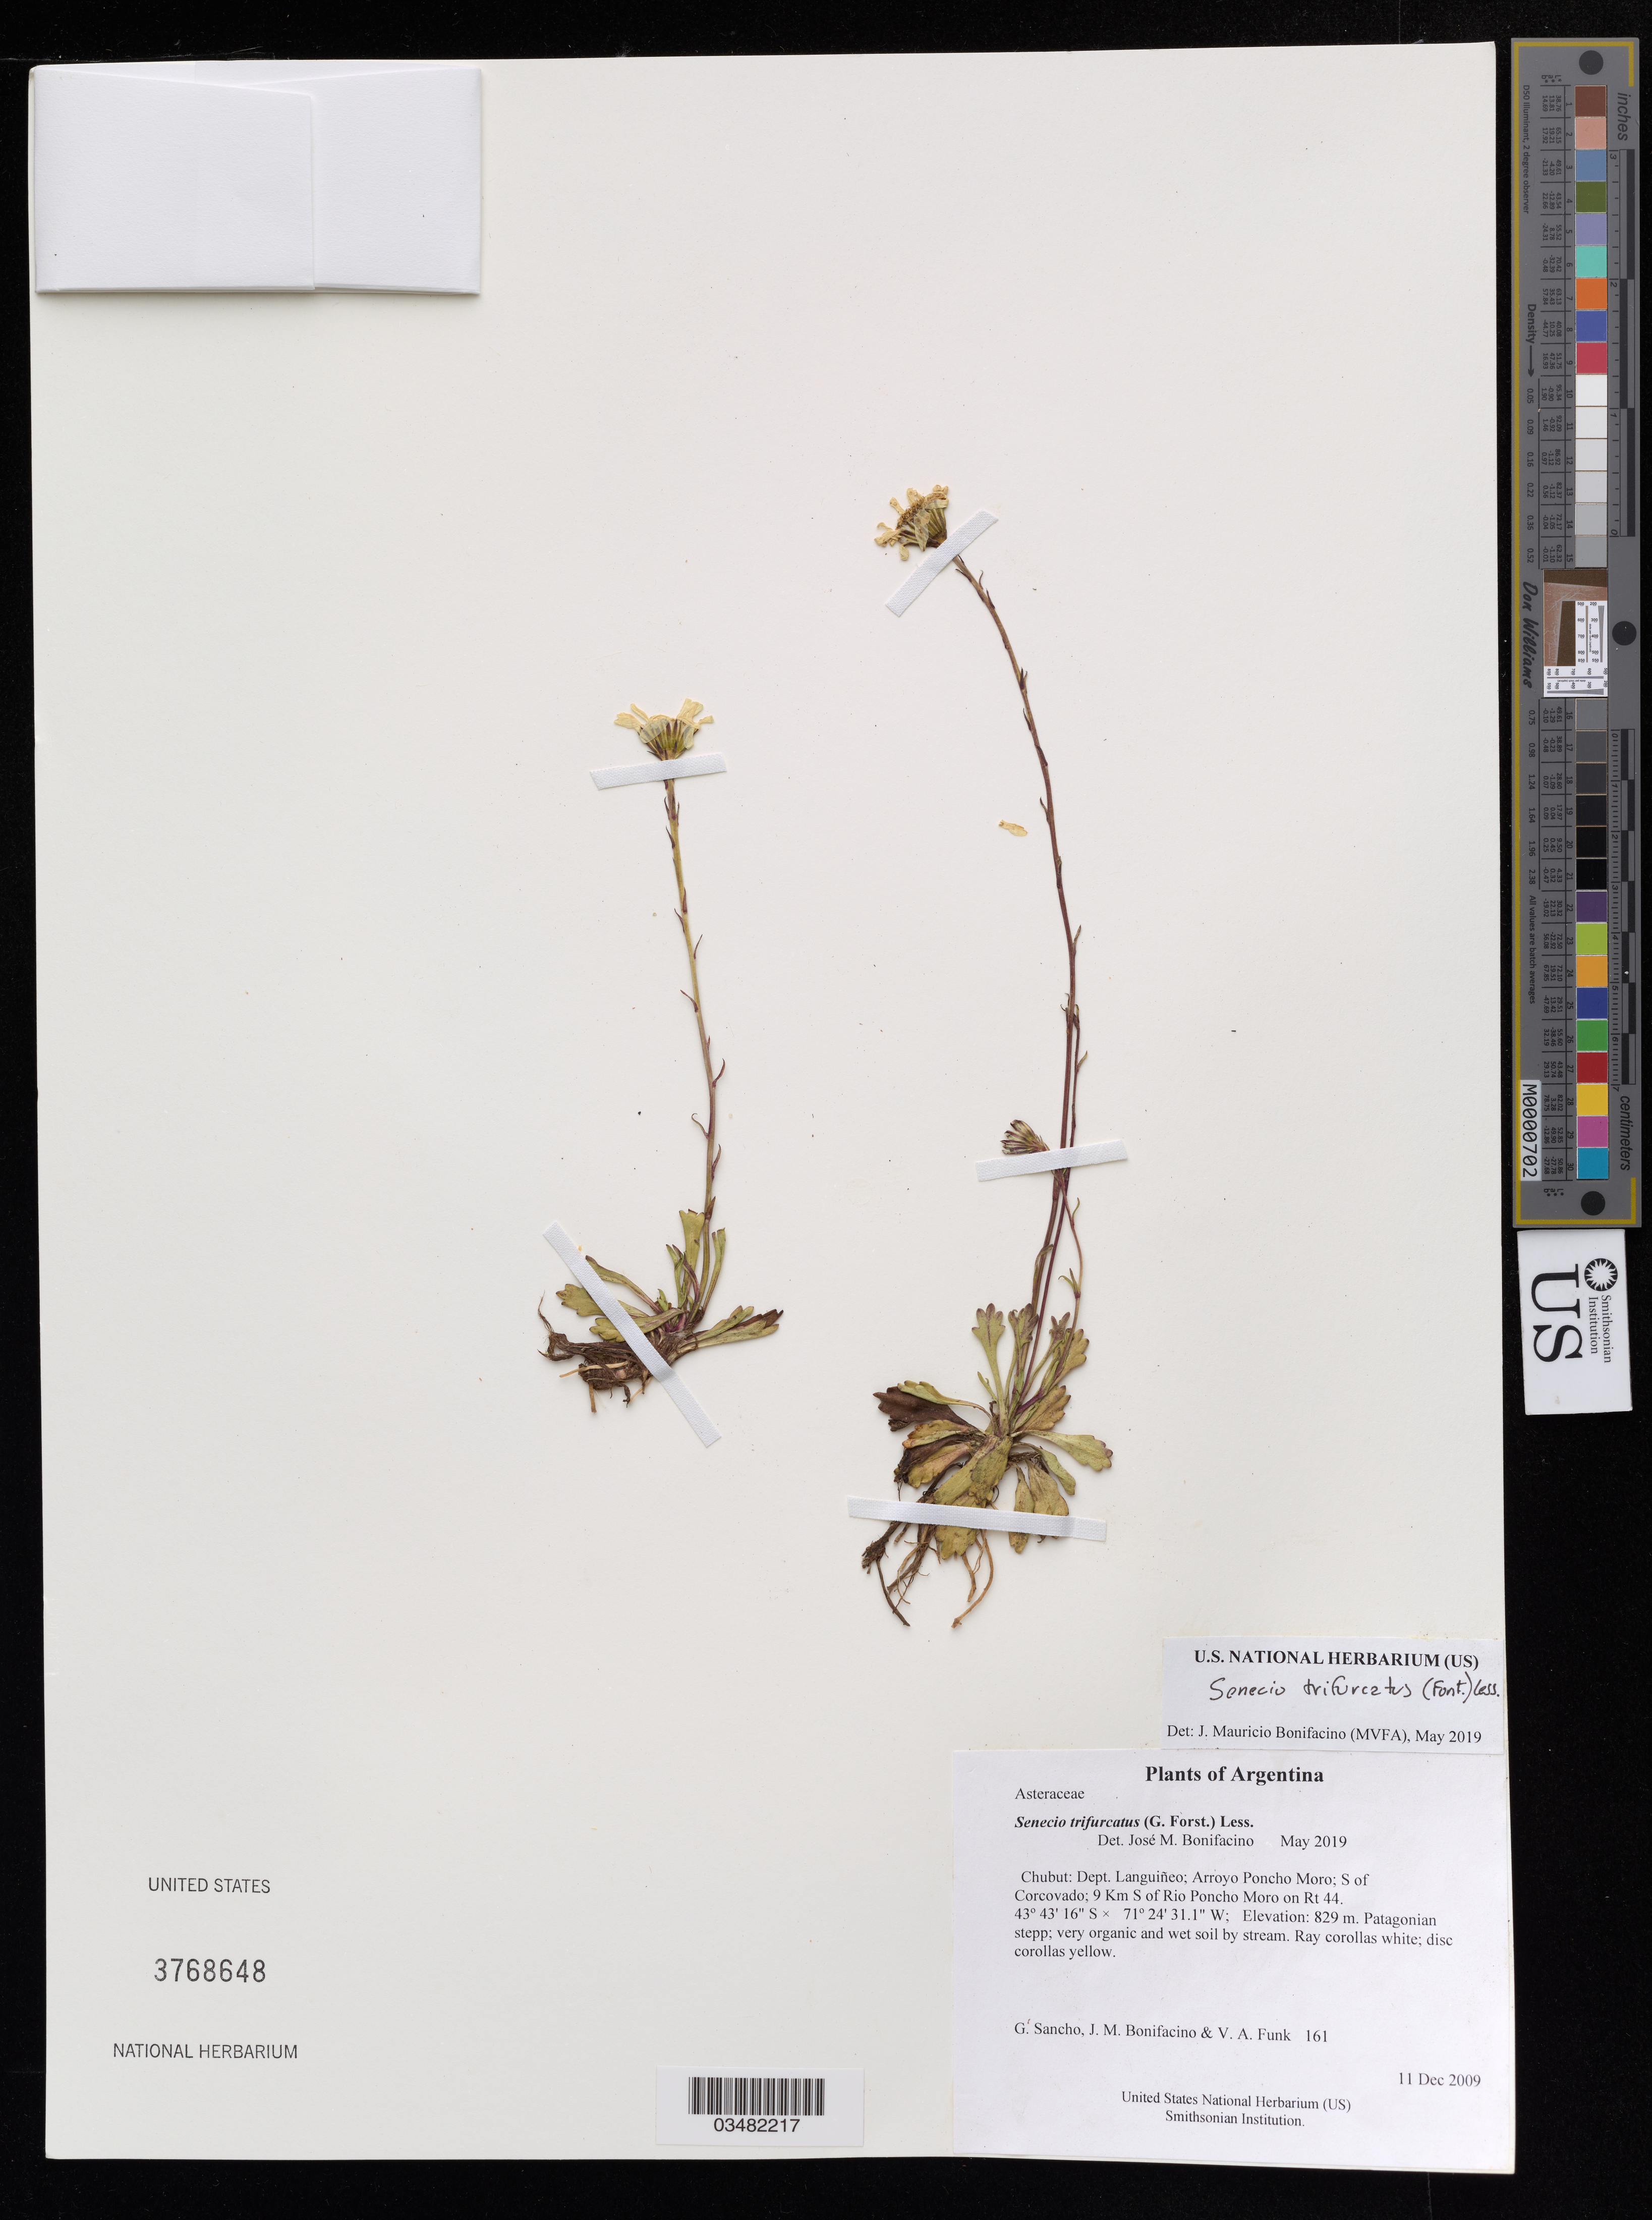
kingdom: Plantae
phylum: Tracheophyta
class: Magnoliopsida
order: Asterales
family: Asteraceae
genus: Senecio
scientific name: Senecio trifurcatus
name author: (G. Forst.) Less.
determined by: Bonifacino, José Mauricio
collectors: G. Sancho, M. Bonifacino & V. Funk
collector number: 161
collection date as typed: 11 Dec 2009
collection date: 2009-12-11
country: Argentina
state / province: Chubut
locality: Dept. Languiñeo; Arroyo Poncho Moro; S of Corcovado; 9 Km S of Rio Poncho Moro on Rt 44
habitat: Patagonian stepp; very organic and wet soil by stream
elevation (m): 829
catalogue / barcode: US 3768648